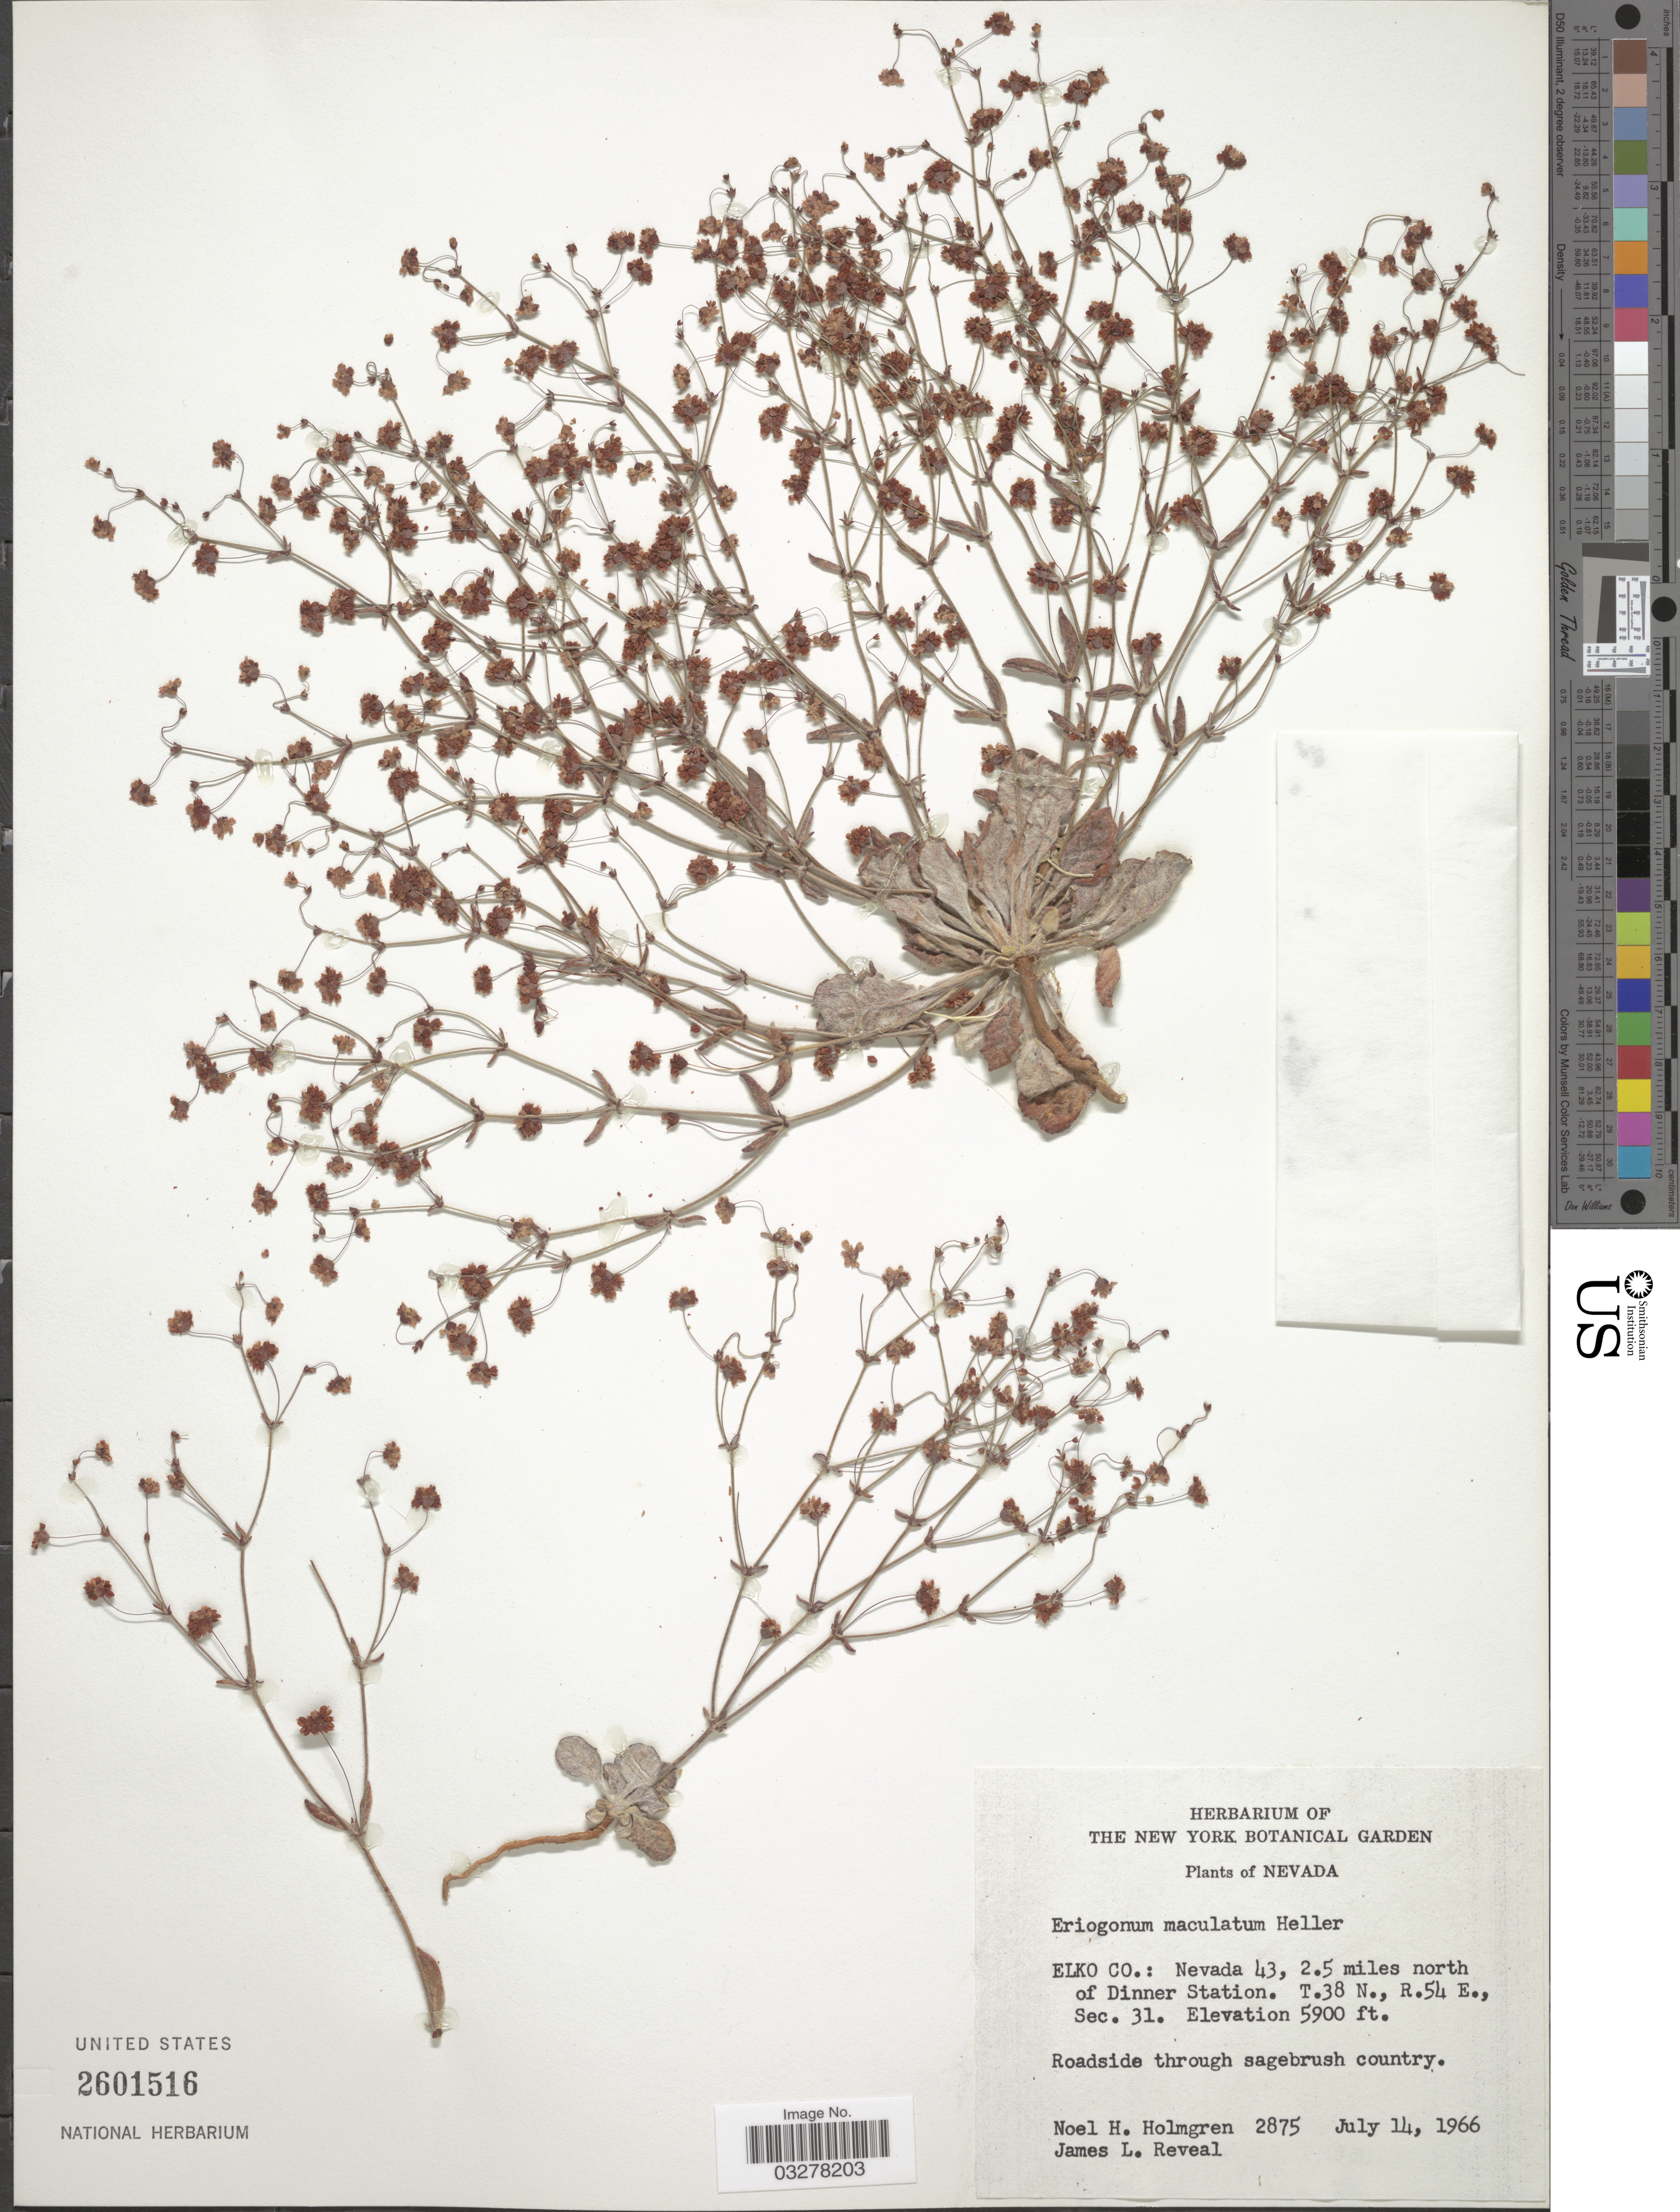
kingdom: Plantae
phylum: Tracheophyta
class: Magnoliopsida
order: Caryophyllales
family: Polygonaceae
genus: Eriogonum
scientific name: Eriogonum maculatum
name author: A. Heller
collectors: N. H. Holmgren & J. L. Reveal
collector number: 2875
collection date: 1966-07-14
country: United States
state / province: Nevada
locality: Elko Co.: Nevada 43, 2.5 miles north of Dinner Station. T.38 N., R. 54 E., Sec. 31.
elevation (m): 1798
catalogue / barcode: US 2601516